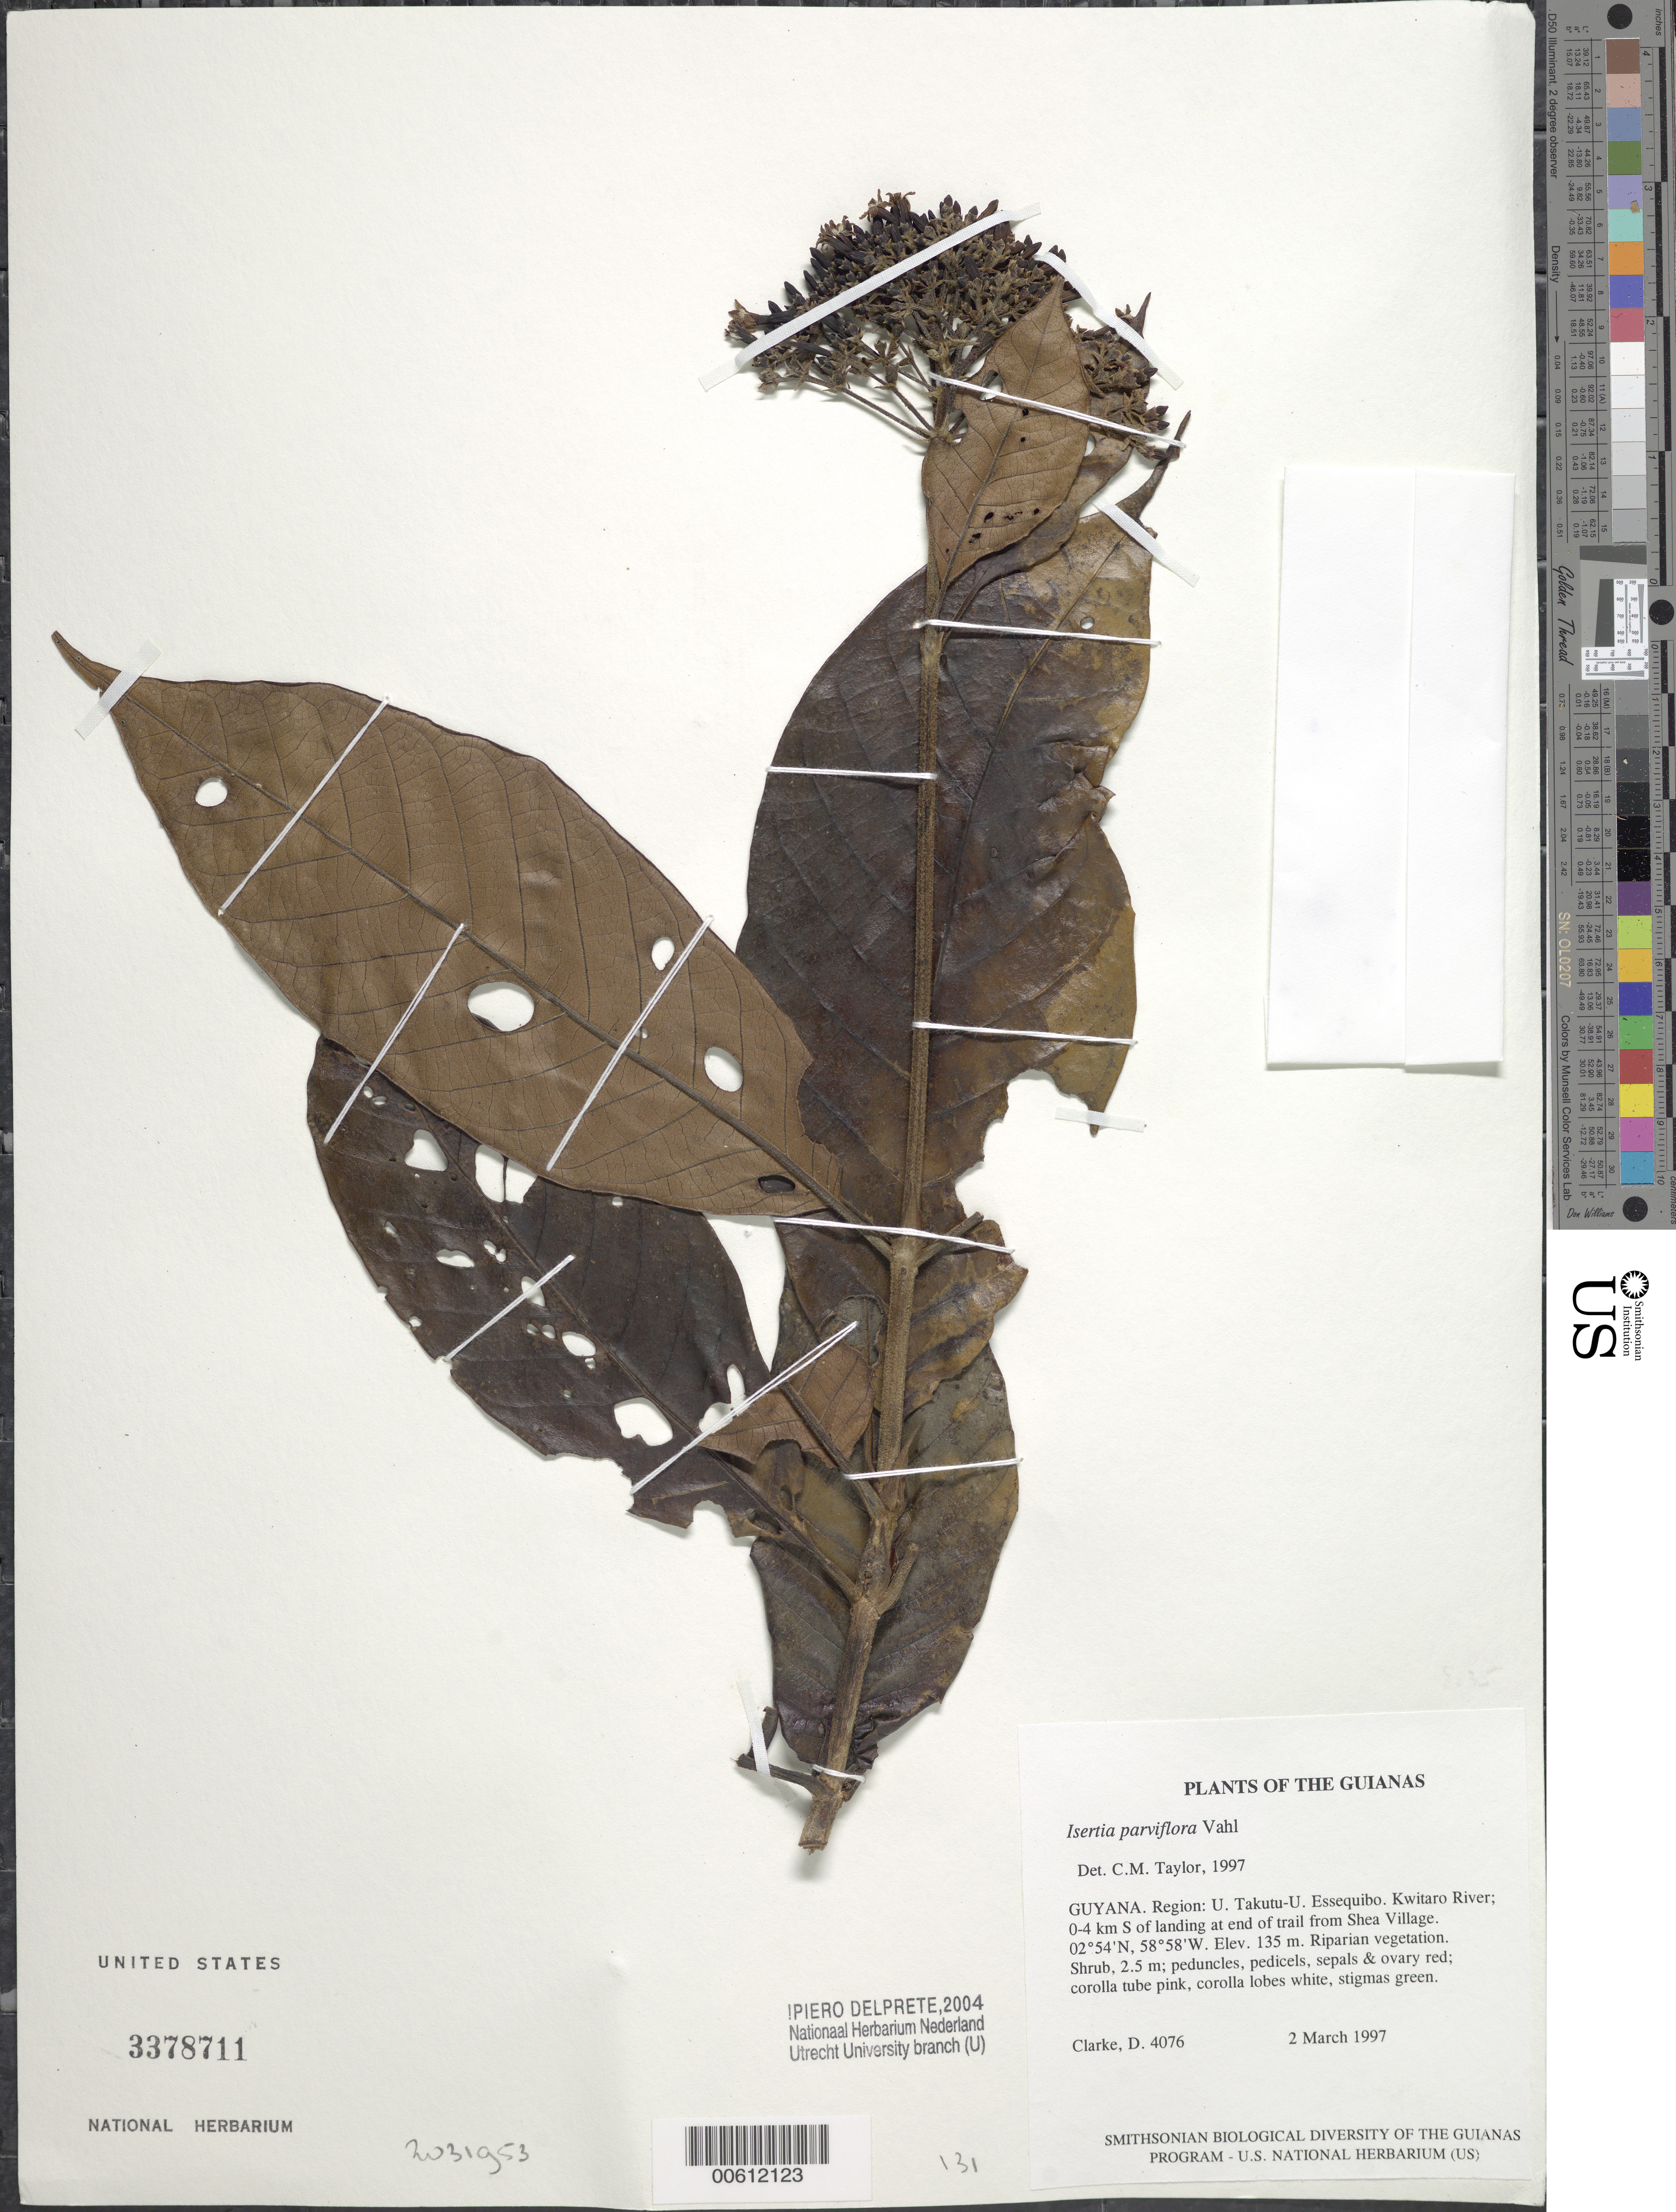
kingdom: Plantae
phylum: Tracheophyta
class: Magnoliopsida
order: Gentianales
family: Rubiaceae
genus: Isertia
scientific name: Isertia parviflora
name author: Vahl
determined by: Taylor, Charlotte M.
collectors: H. D. Clarke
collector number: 4076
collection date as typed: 2 March 1997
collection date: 1997-03-02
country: Guyana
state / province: U. Takutu-U. Essequibo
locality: Kwitaro River; 0-4 km S of landing at end of trail from Shea Village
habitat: Riparian vegetation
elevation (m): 135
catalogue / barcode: US 3378711